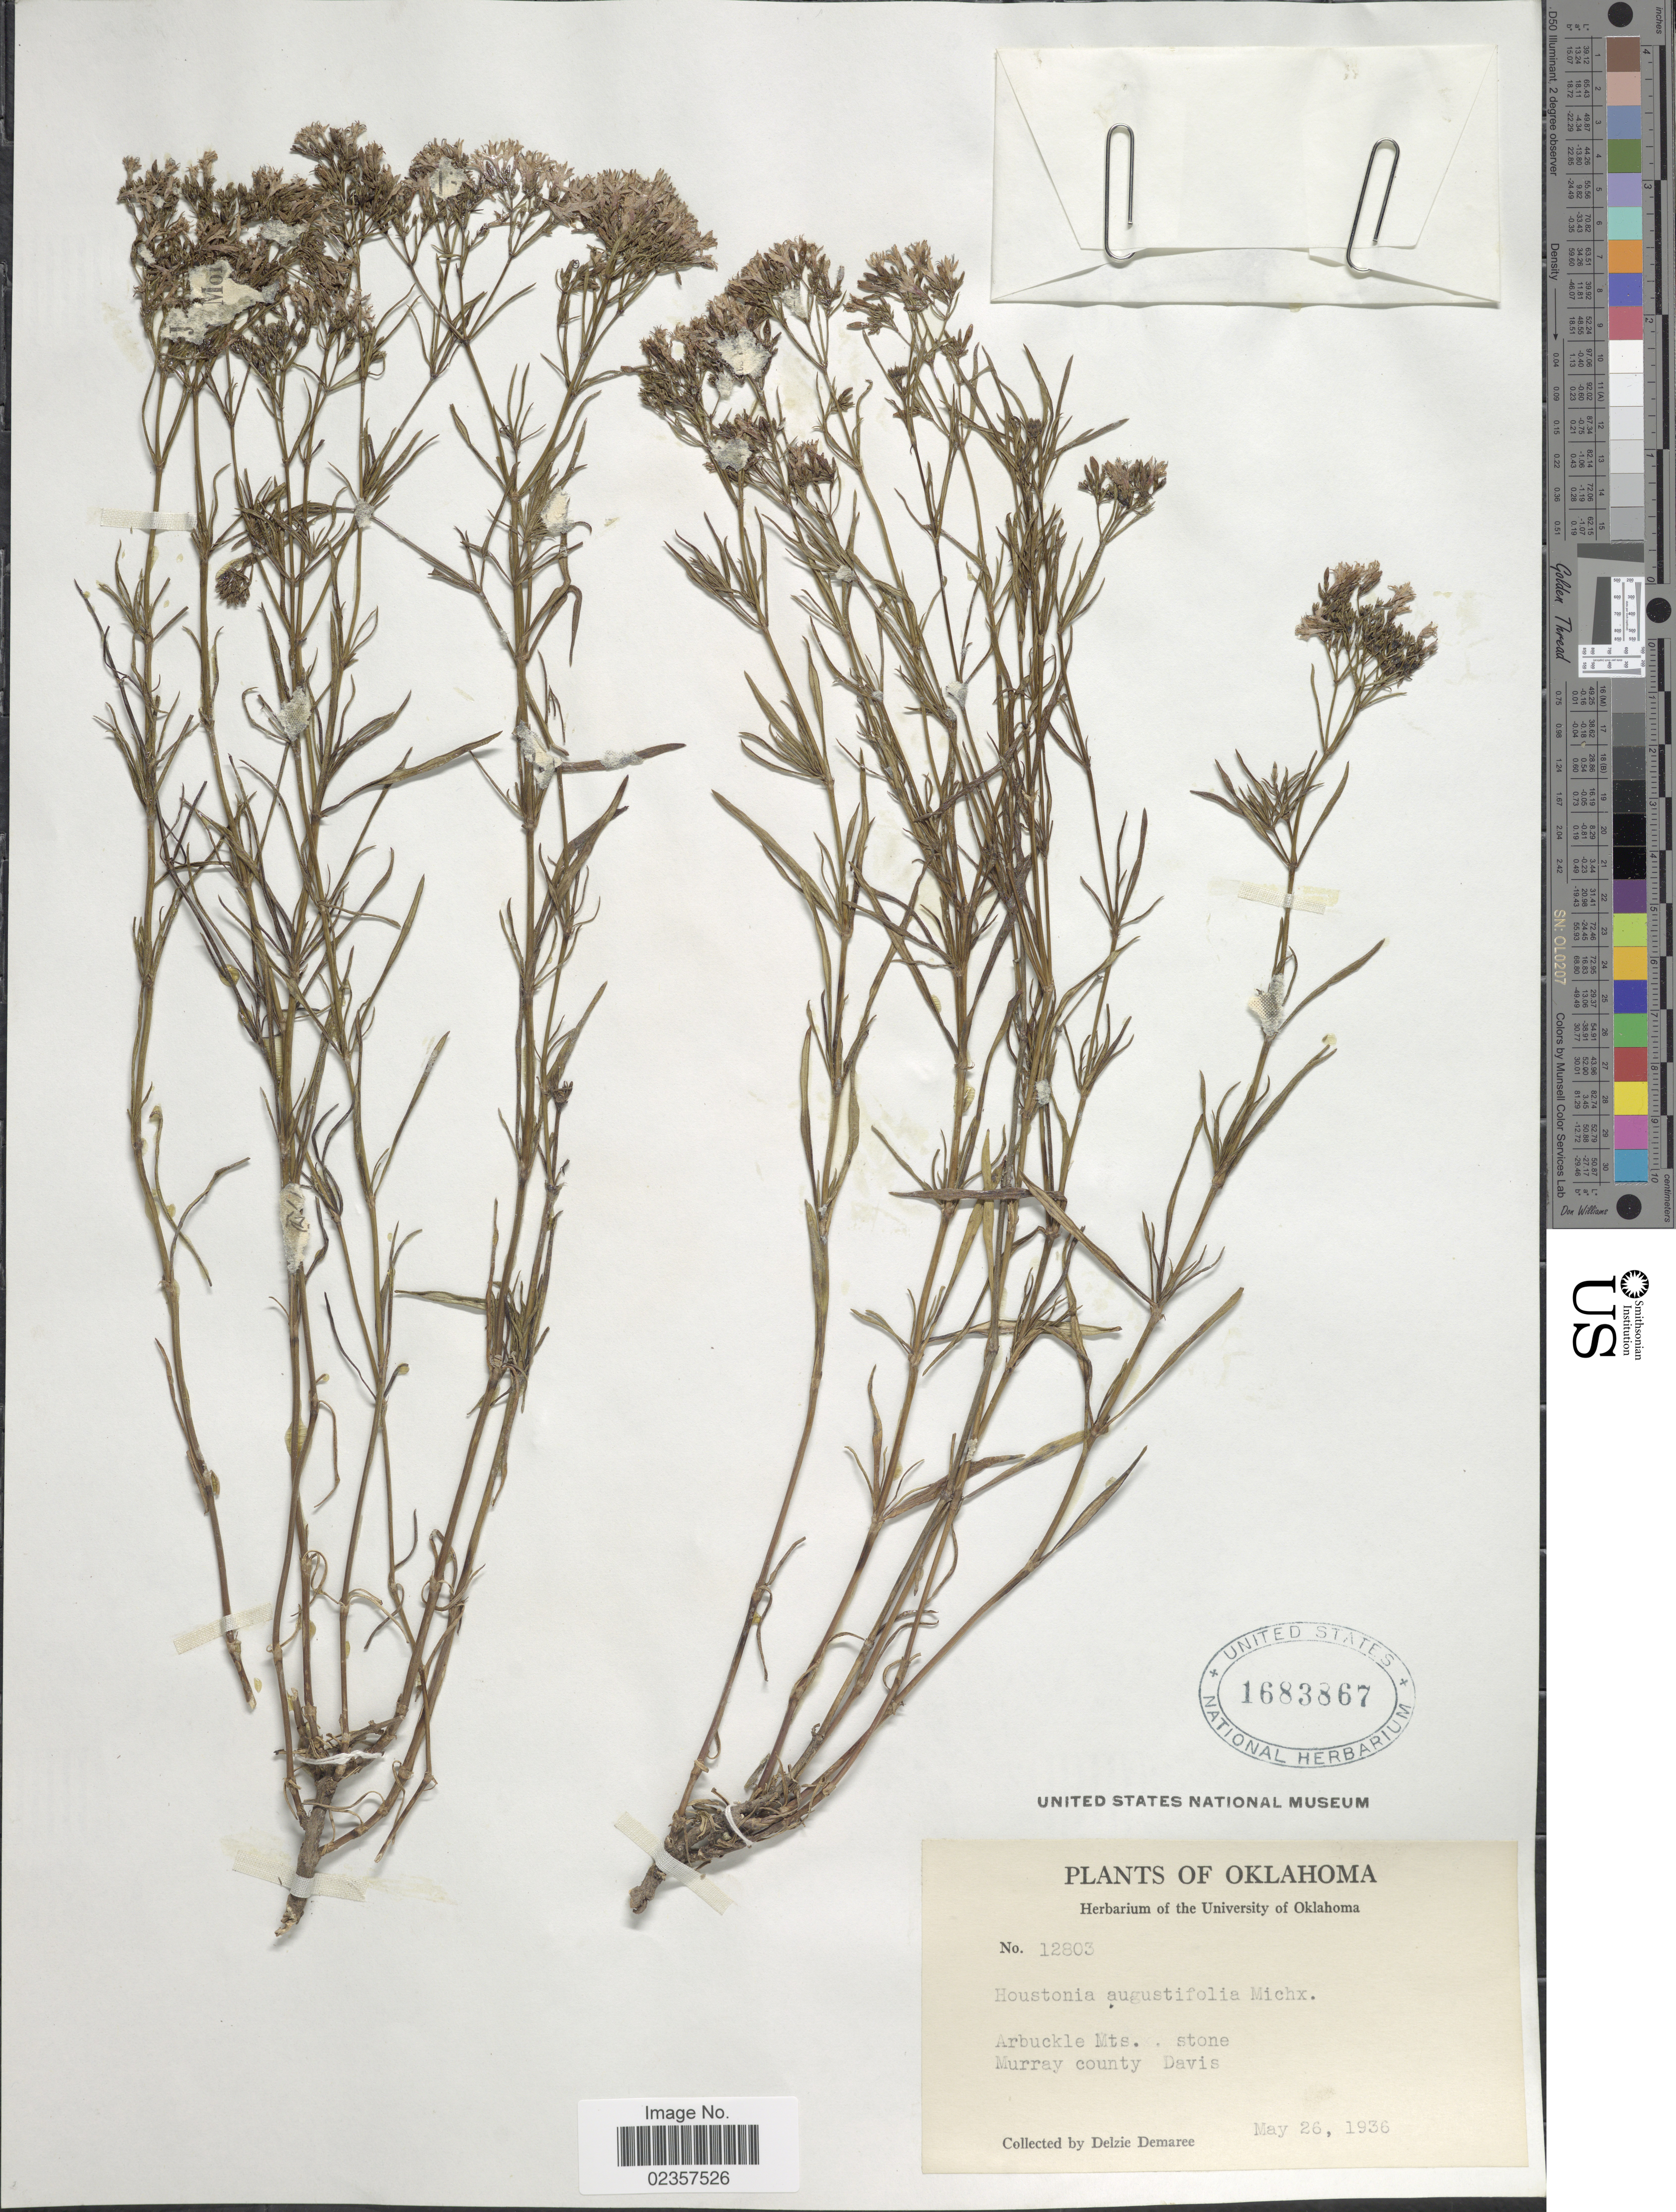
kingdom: Plantae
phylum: Tracheophyta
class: Magnoliopsida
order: Gentianales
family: Rubiaceae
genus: Houstonia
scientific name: Houstonia nigricans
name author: (Lam.) Fernald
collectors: D. Demaree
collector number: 12803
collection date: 1936-05-26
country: United States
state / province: Oklahoma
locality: Arbuckle Mts., stone Murray county Davis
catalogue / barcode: US 1683867